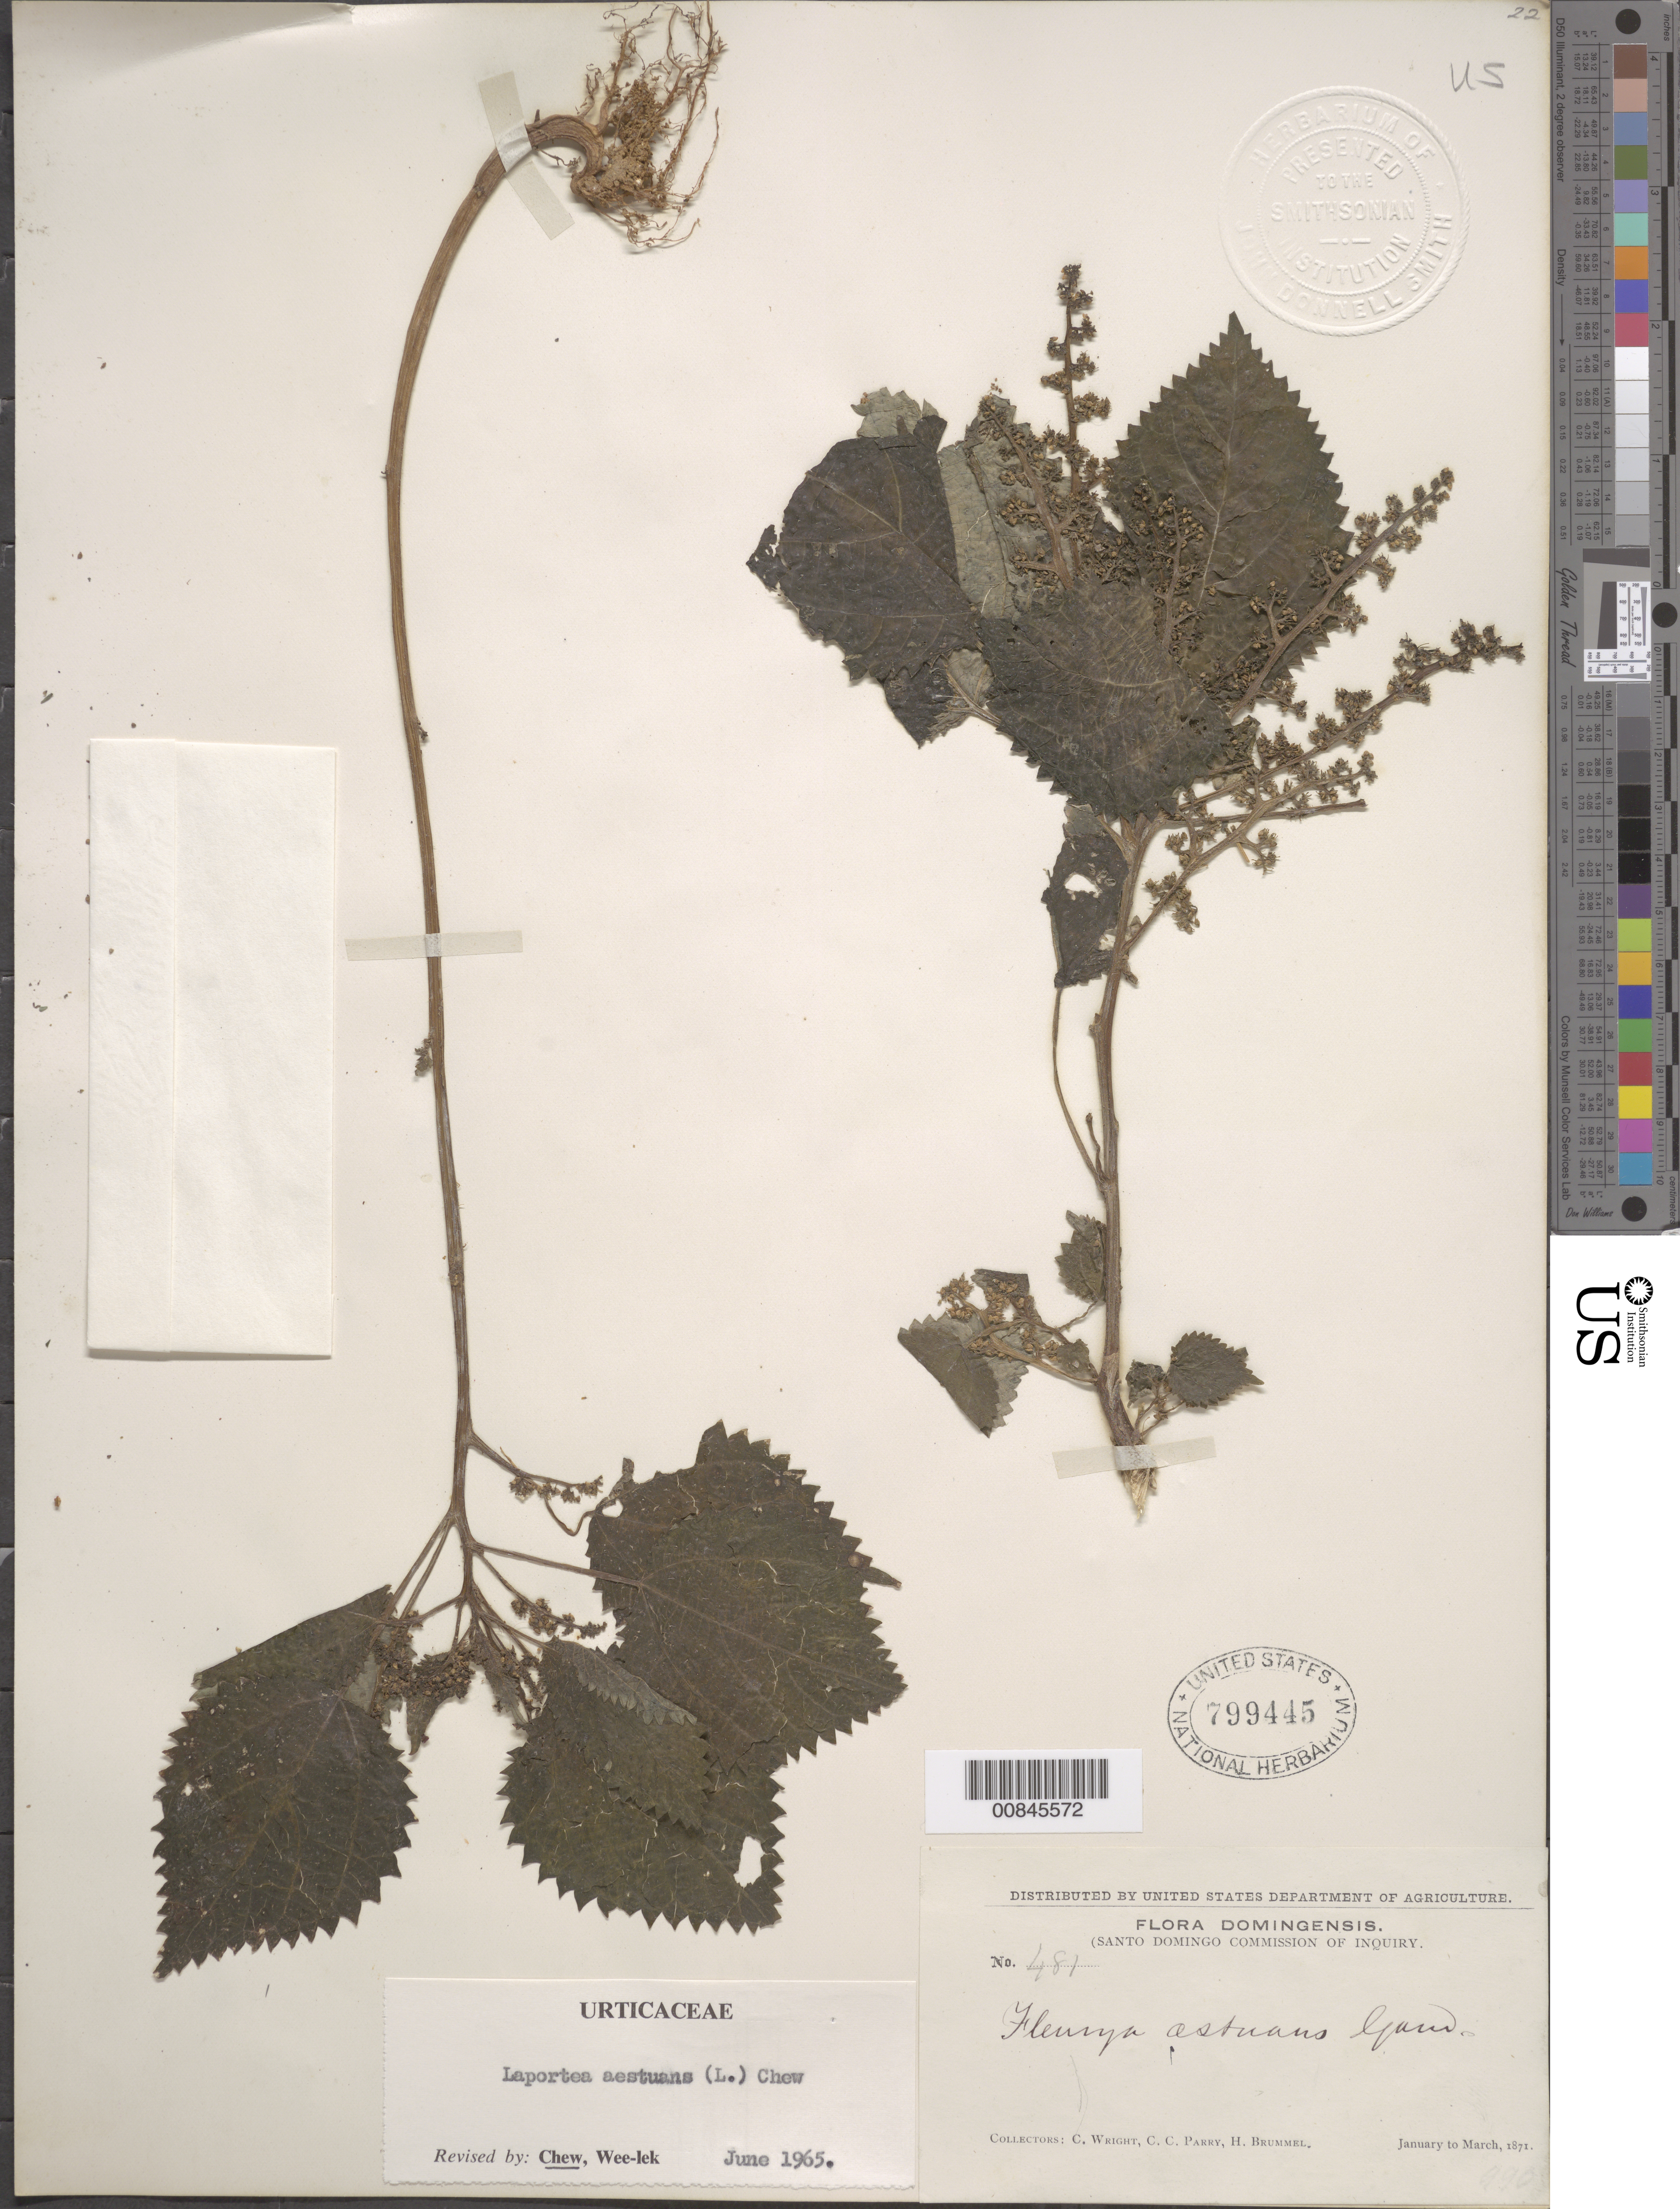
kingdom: Plantae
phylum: Tracheophyta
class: Magnoliopsida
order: Rosales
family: Urticaceae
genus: Laportea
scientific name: Laportea aestuans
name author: (L.) Chew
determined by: Chew, Wee-Lek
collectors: C. Wright, C. C. Parry & H. Brummel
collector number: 481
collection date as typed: Jan 1871 to -- Mar 1871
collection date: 1871-01/1871-03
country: Dominican Republic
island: Hispaniola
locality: Dominican Republic.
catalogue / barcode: US 799445